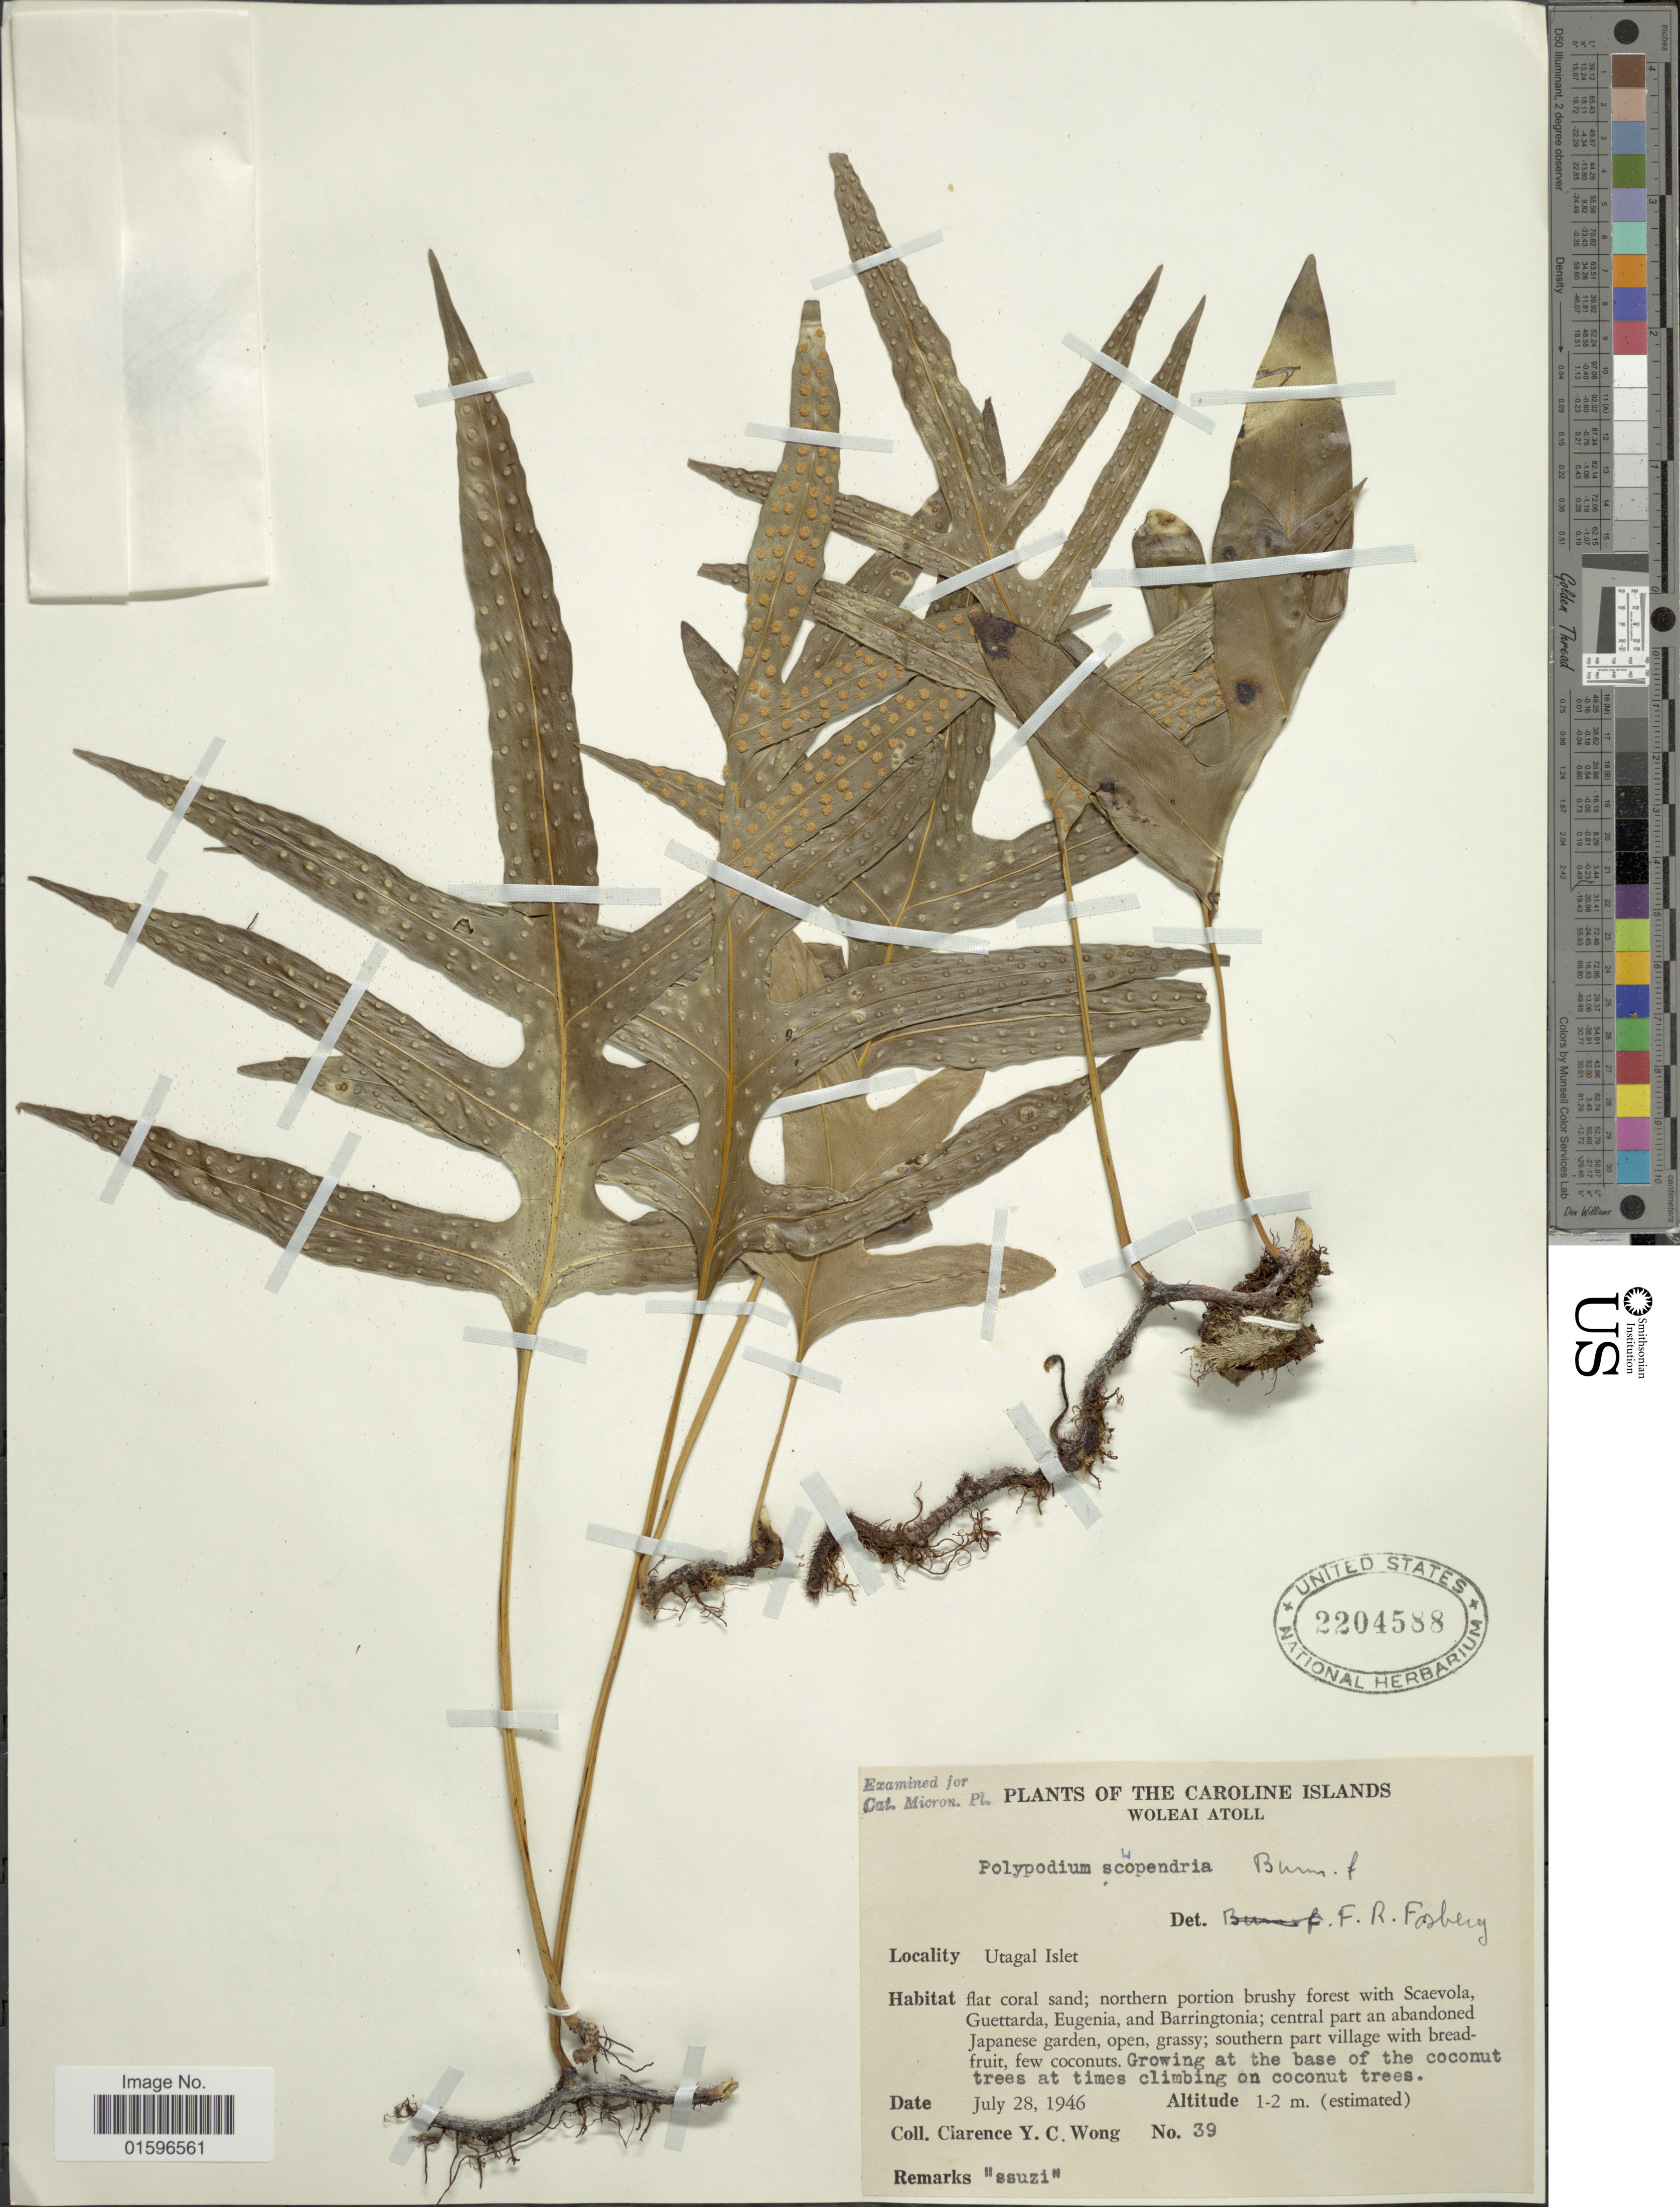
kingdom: Plantae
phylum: Tracheophyta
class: Polypodiopsida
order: Polypodiales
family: Polypodiaceae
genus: Polypodium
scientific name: Polypodium scolopendria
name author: Burm. f.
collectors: C. Y. C. Wong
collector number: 39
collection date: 1946-07-28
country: Micronesia, Federated States of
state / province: Yap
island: Woleai Atoll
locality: Caroline Islands, Woleai Atoll, Utagal Islet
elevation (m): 1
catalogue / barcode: US 2204588